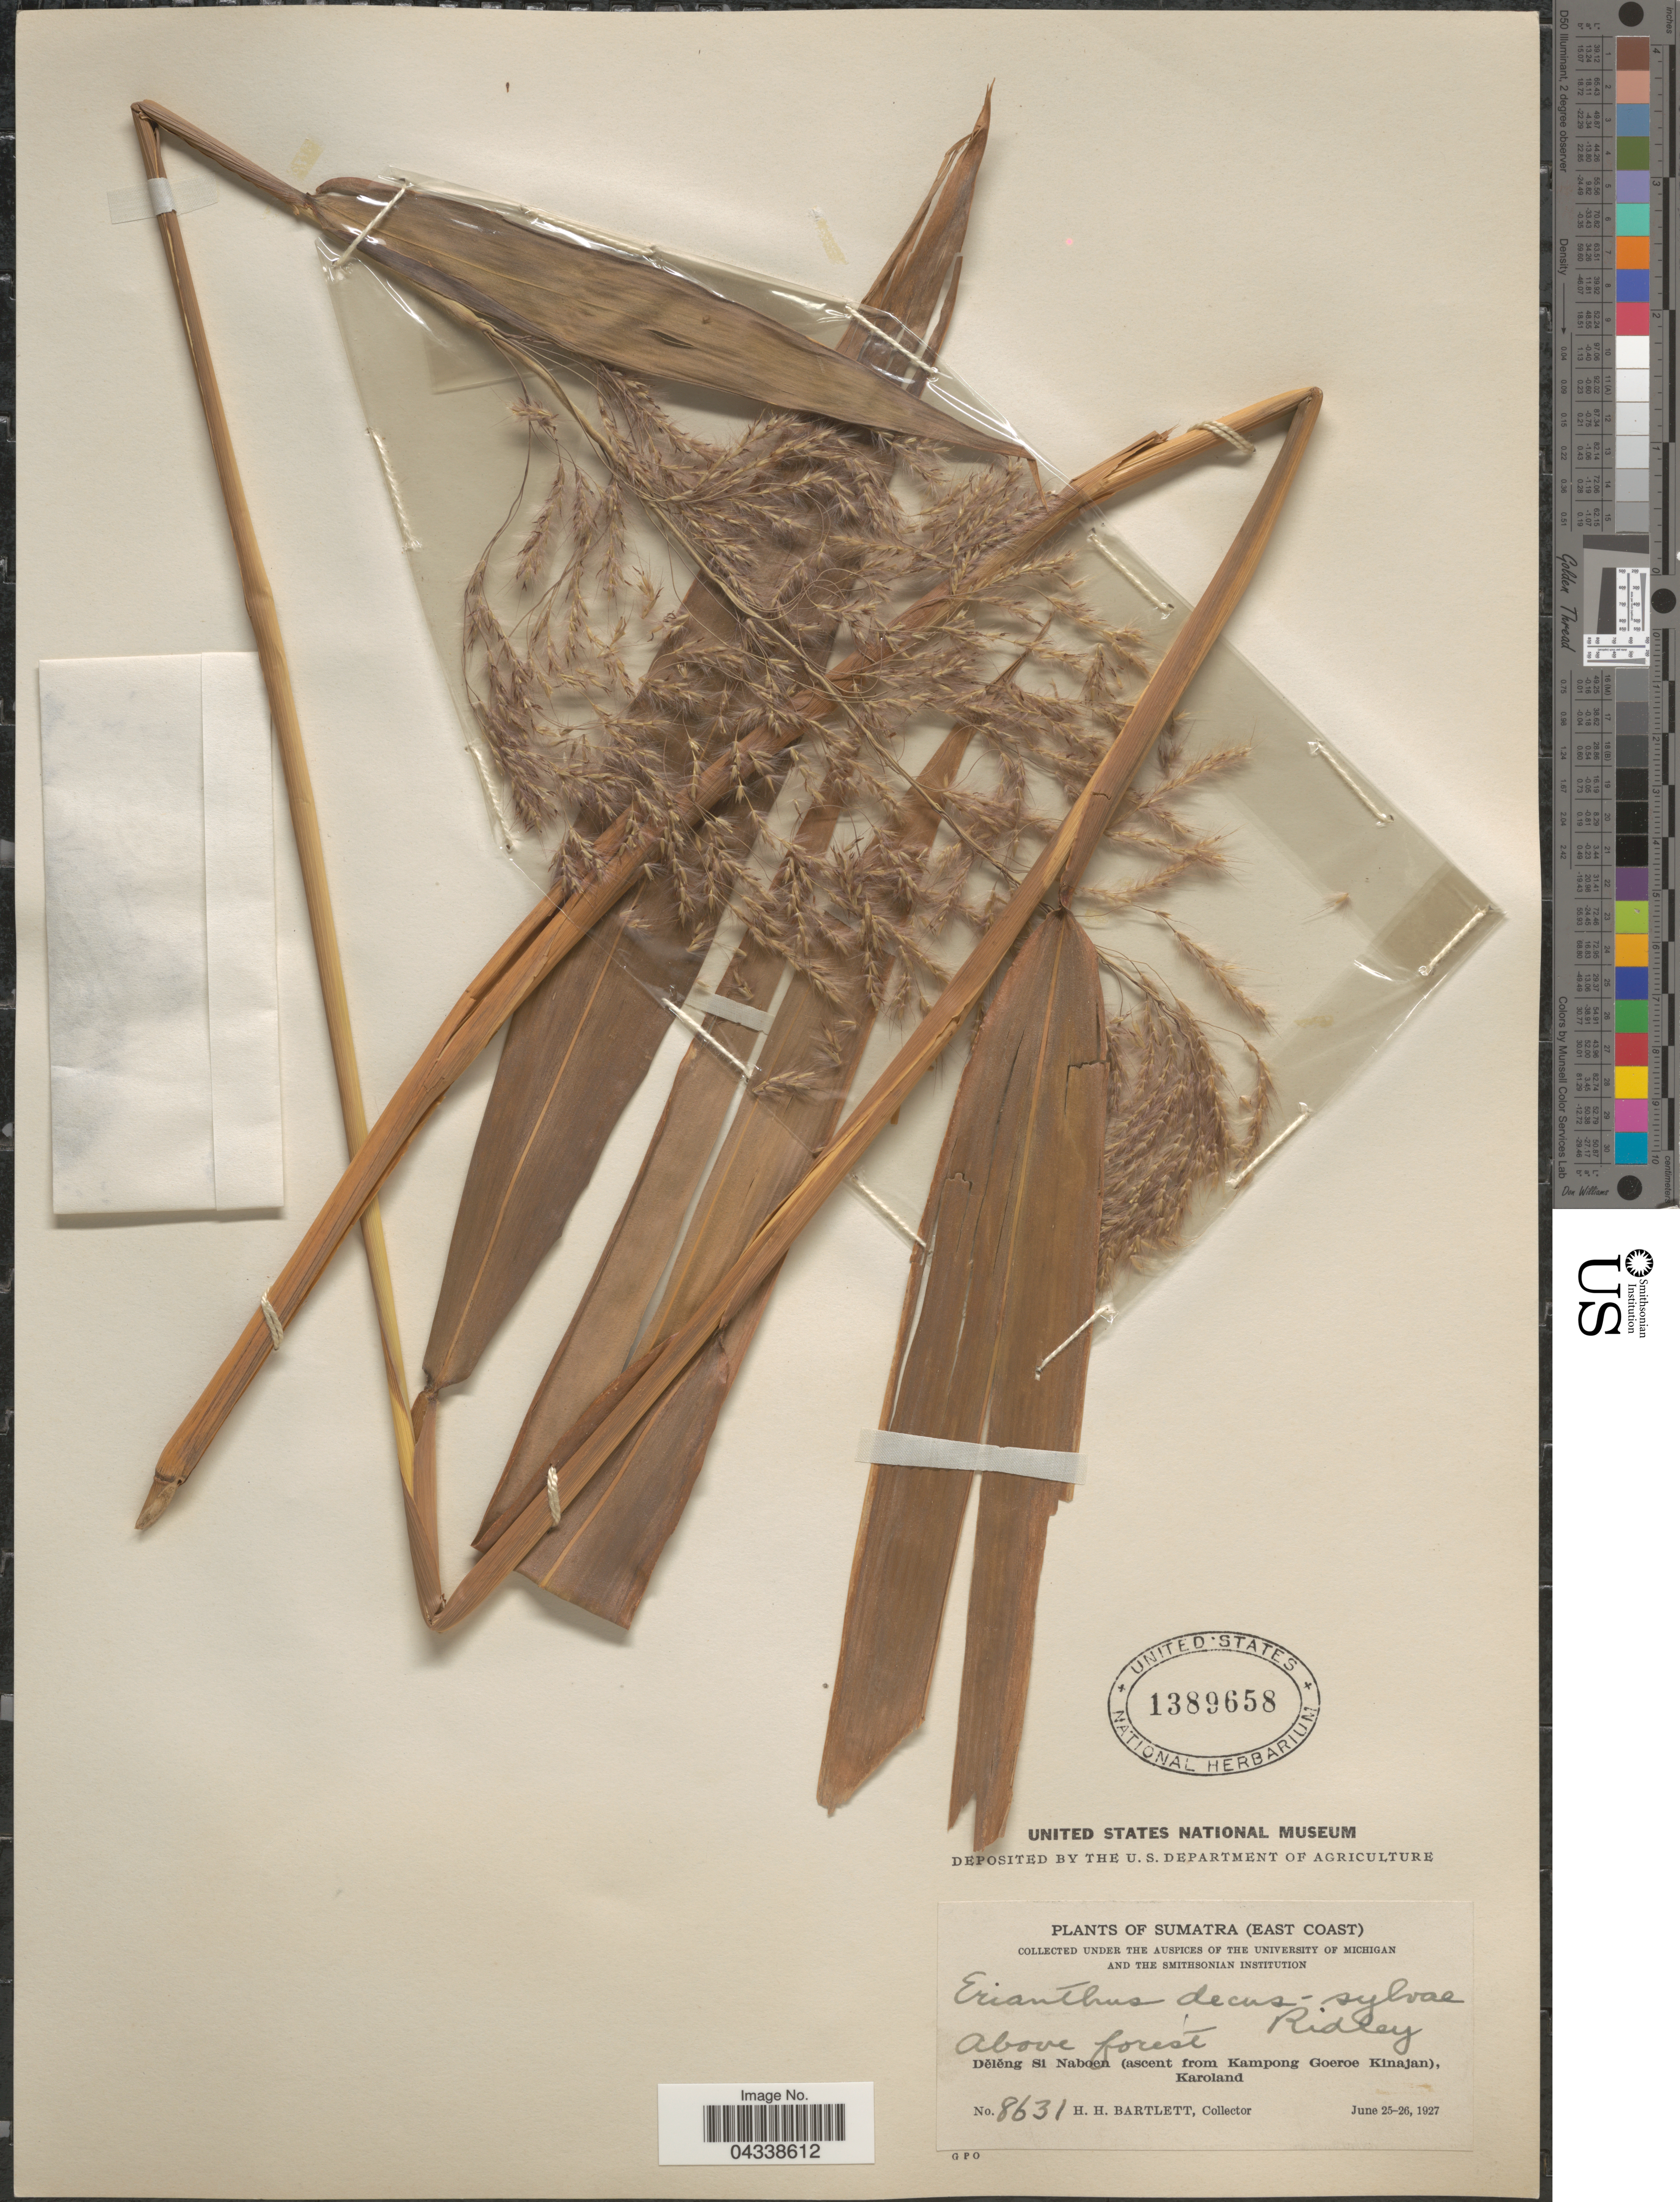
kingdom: Plantae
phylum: Tracheophyta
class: Liliopsida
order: Poales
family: Poaceae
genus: Saccharum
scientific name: Saccharum beccarii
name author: (Stapf) Cope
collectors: H. H. Bartlett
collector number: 8631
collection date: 1927-06-25/1927-06-26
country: Indonesia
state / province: Sumatra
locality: Sumatra (East Coast). Dělěng Si Naboen (ascent from Kampong Goeroe Kinajan), Karoland.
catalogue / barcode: US 1389658